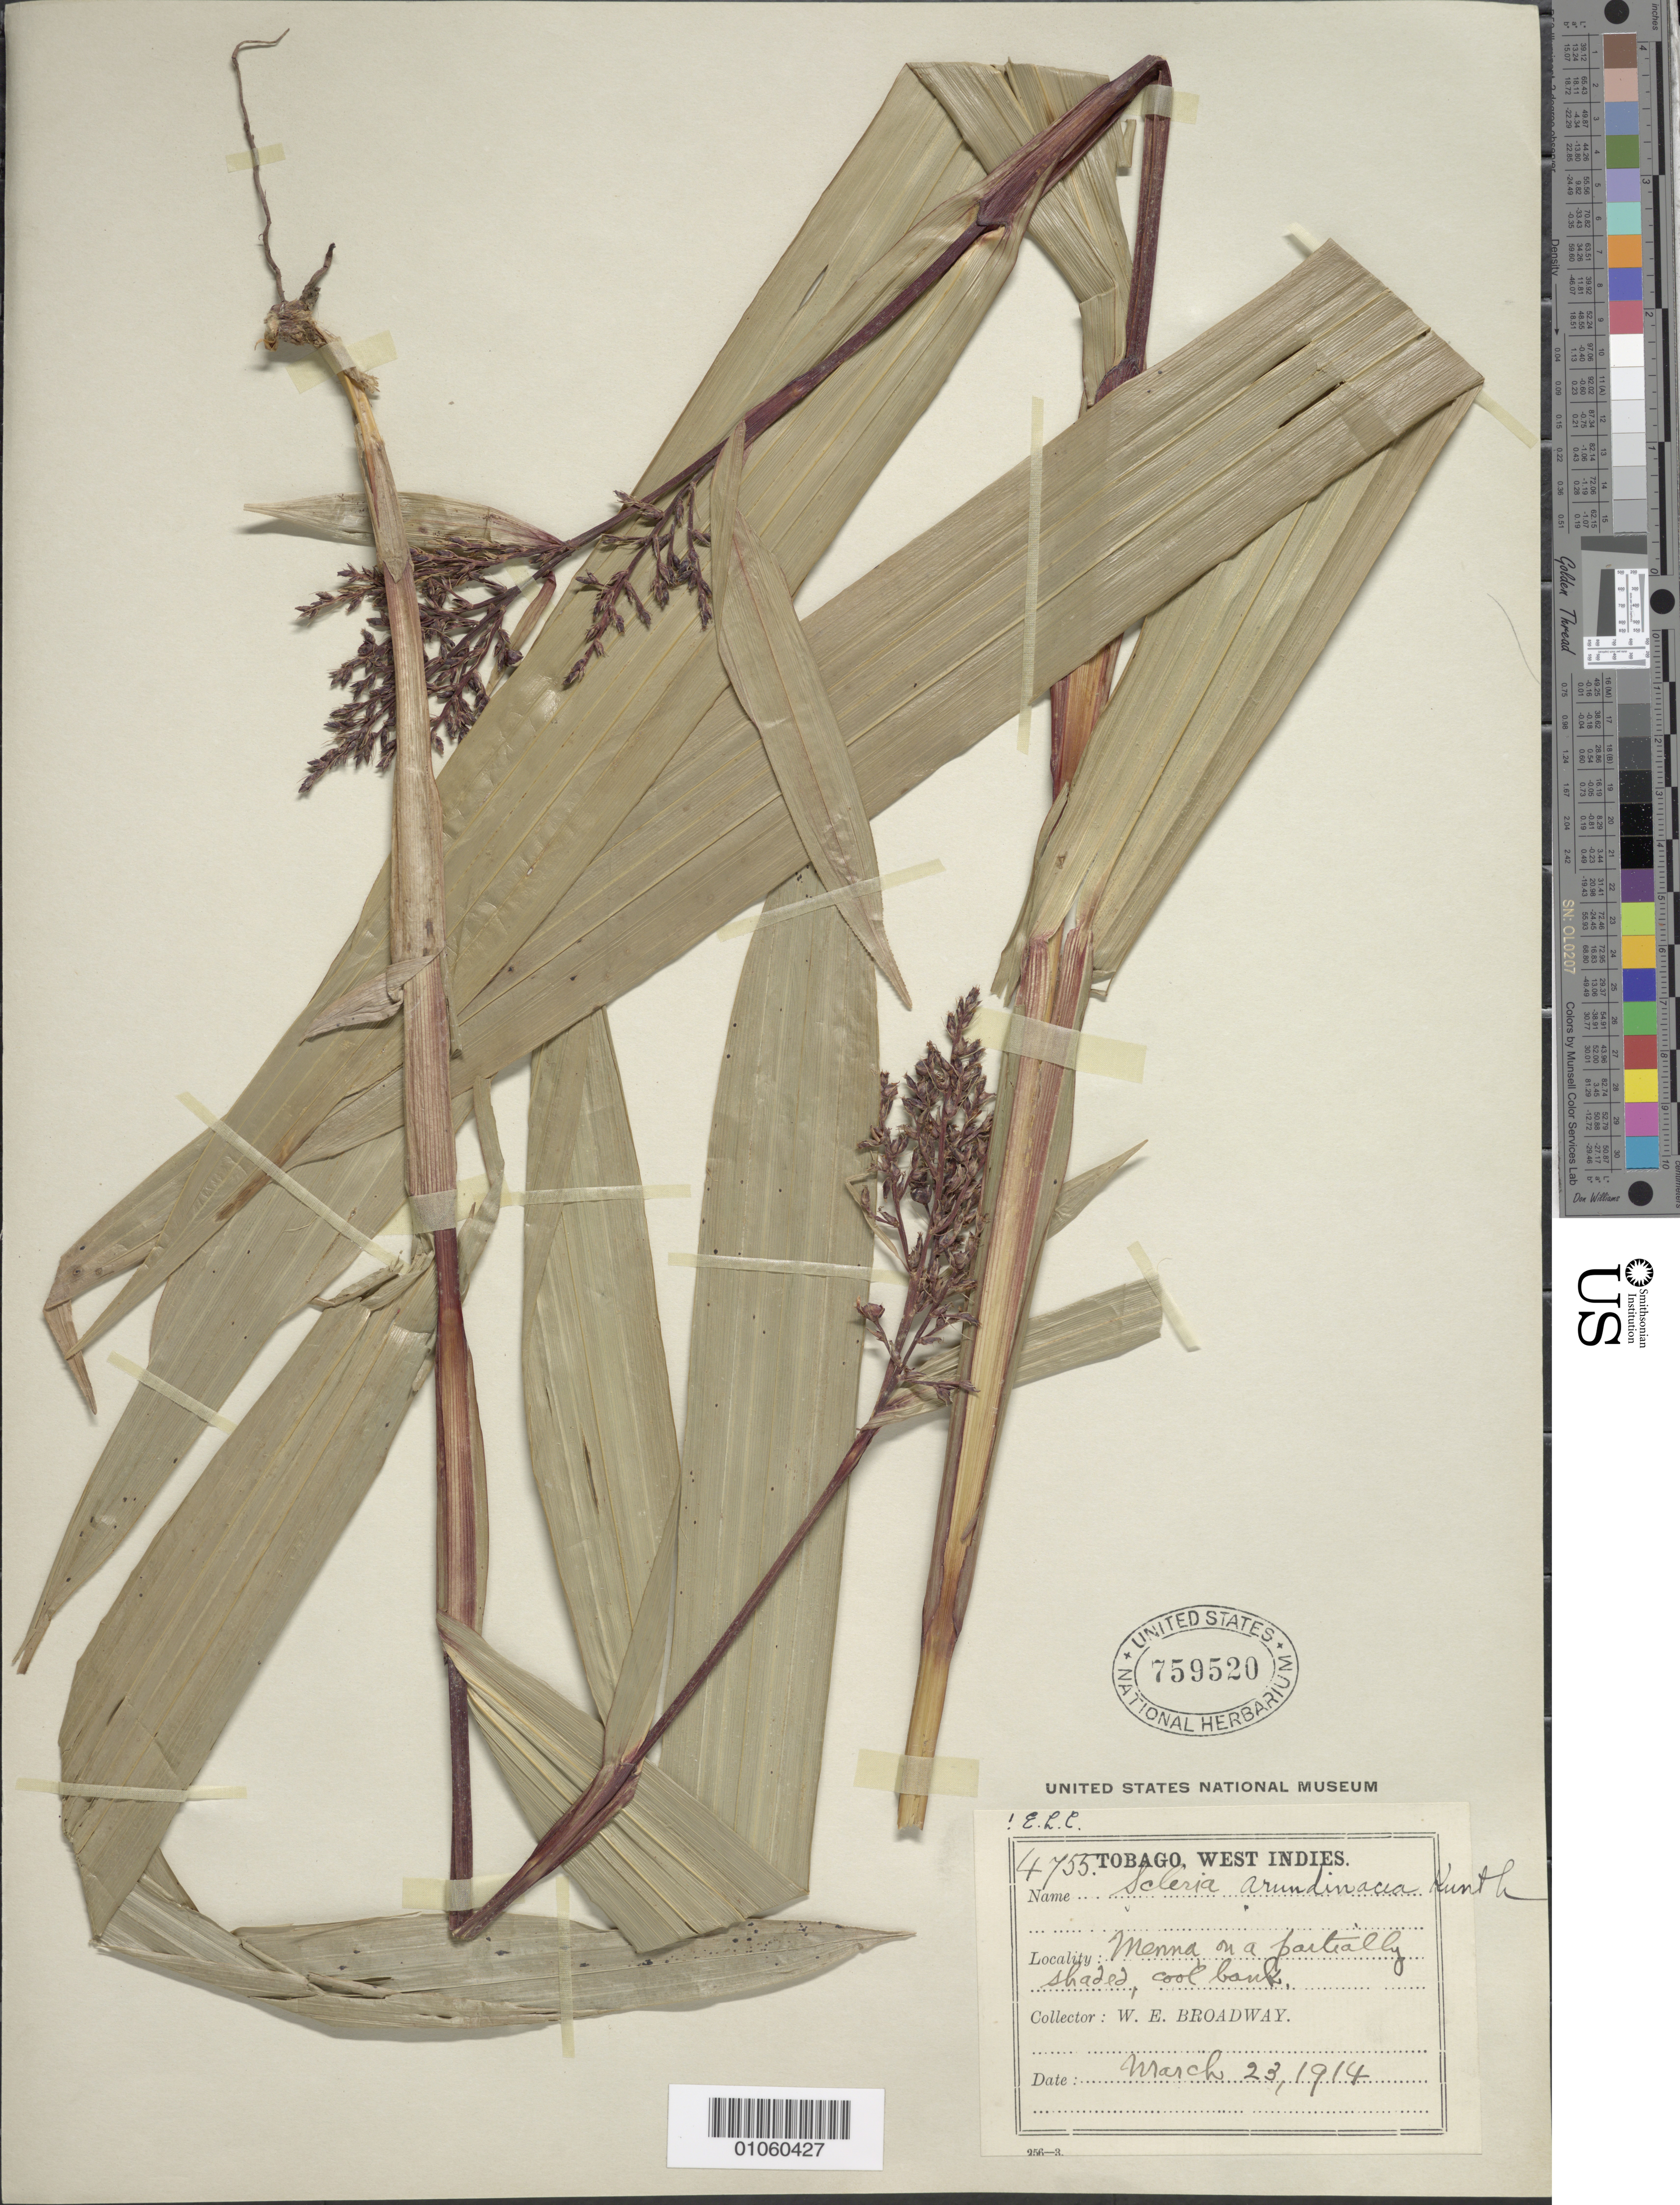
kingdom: Plantae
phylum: Tracheophyta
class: Liliopsida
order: Poales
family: Cyperaceae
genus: Scleria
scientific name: Scleria latifolia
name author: Sw.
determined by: Strong, Mark T., (BOT), Smithsonian Institution - National Museum of Natural History (UNITED STATES)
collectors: W. E. Broadway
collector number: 4755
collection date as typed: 23 Mar 1914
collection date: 1914-03-23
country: Trinidad and Tobago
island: Tobago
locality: Menna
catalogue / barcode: US 759520